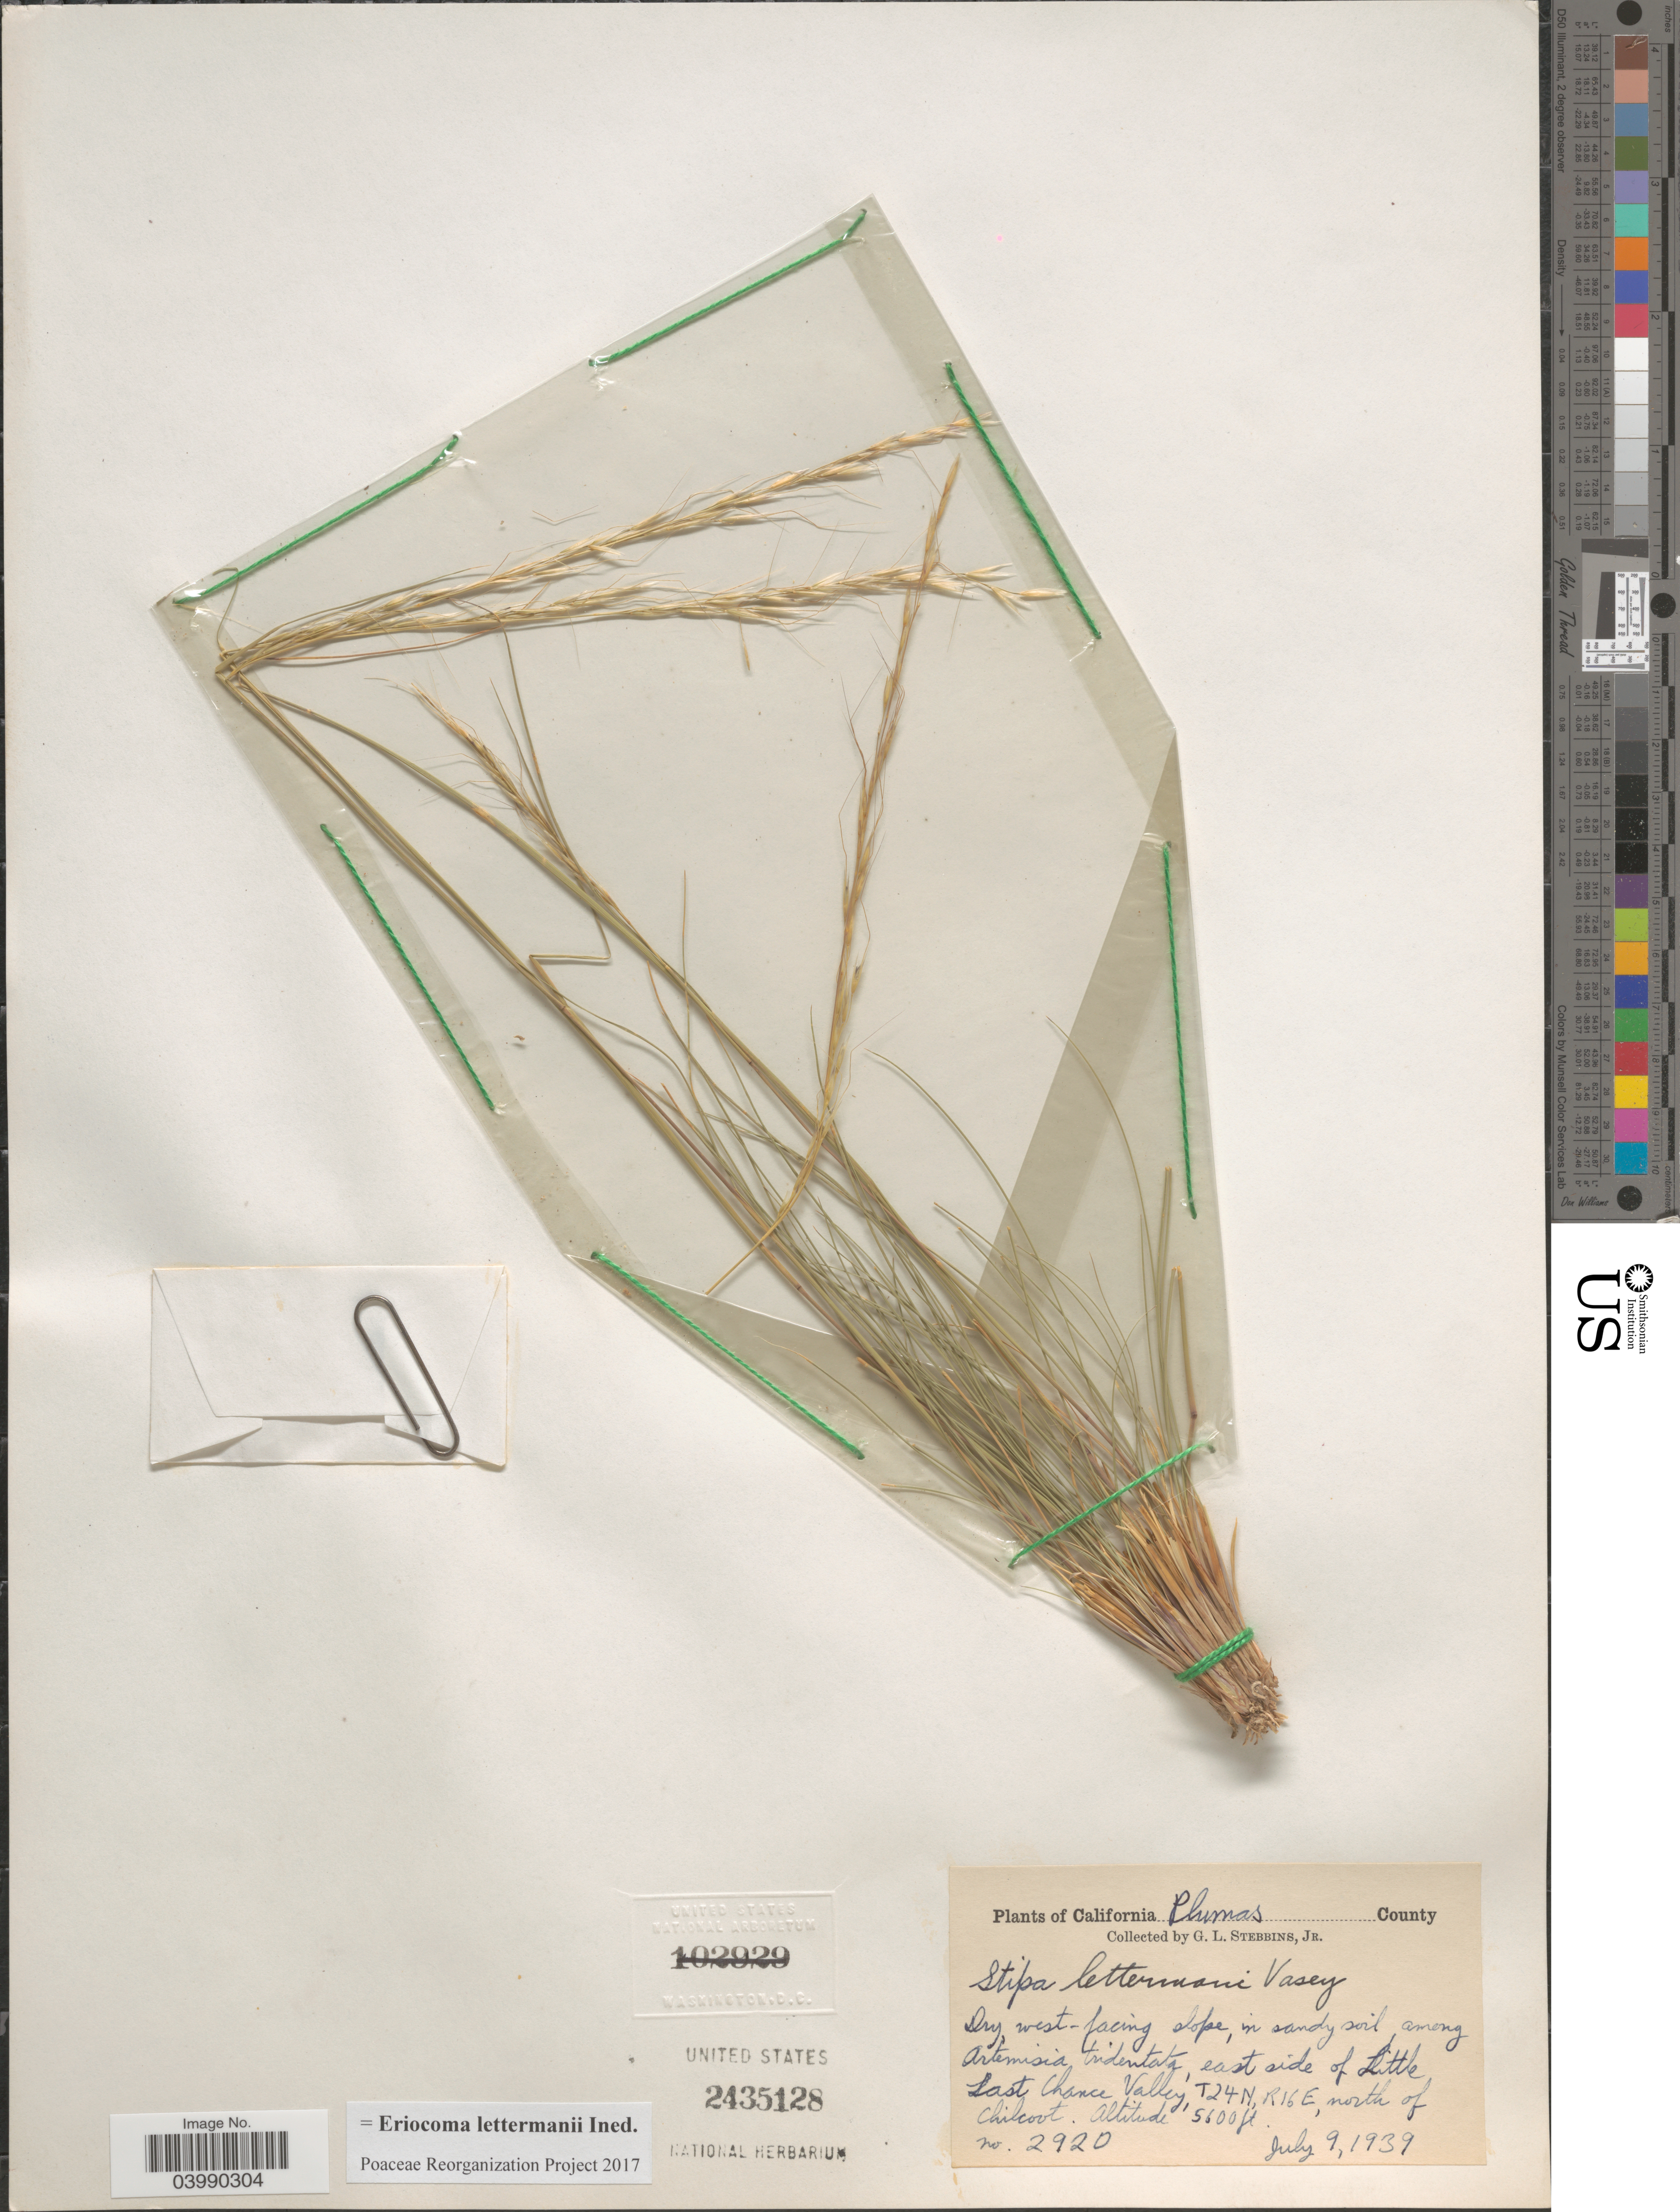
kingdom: Plantae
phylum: Tracheophyta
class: Liliopsida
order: Poales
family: Poaceae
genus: Eriocoma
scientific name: Eriocoma lettermanii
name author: (Vasey) Romasch.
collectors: G. L. Stebbins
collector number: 2920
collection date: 1939-07-09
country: United States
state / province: California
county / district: Plumas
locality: Plumas County. West-facing slope, in sandy soil among Artemisia tridentata, east side of Little Last Chance Valley, T24N, R16E, north of Chilcoot.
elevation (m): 1707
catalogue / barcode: US 2435128